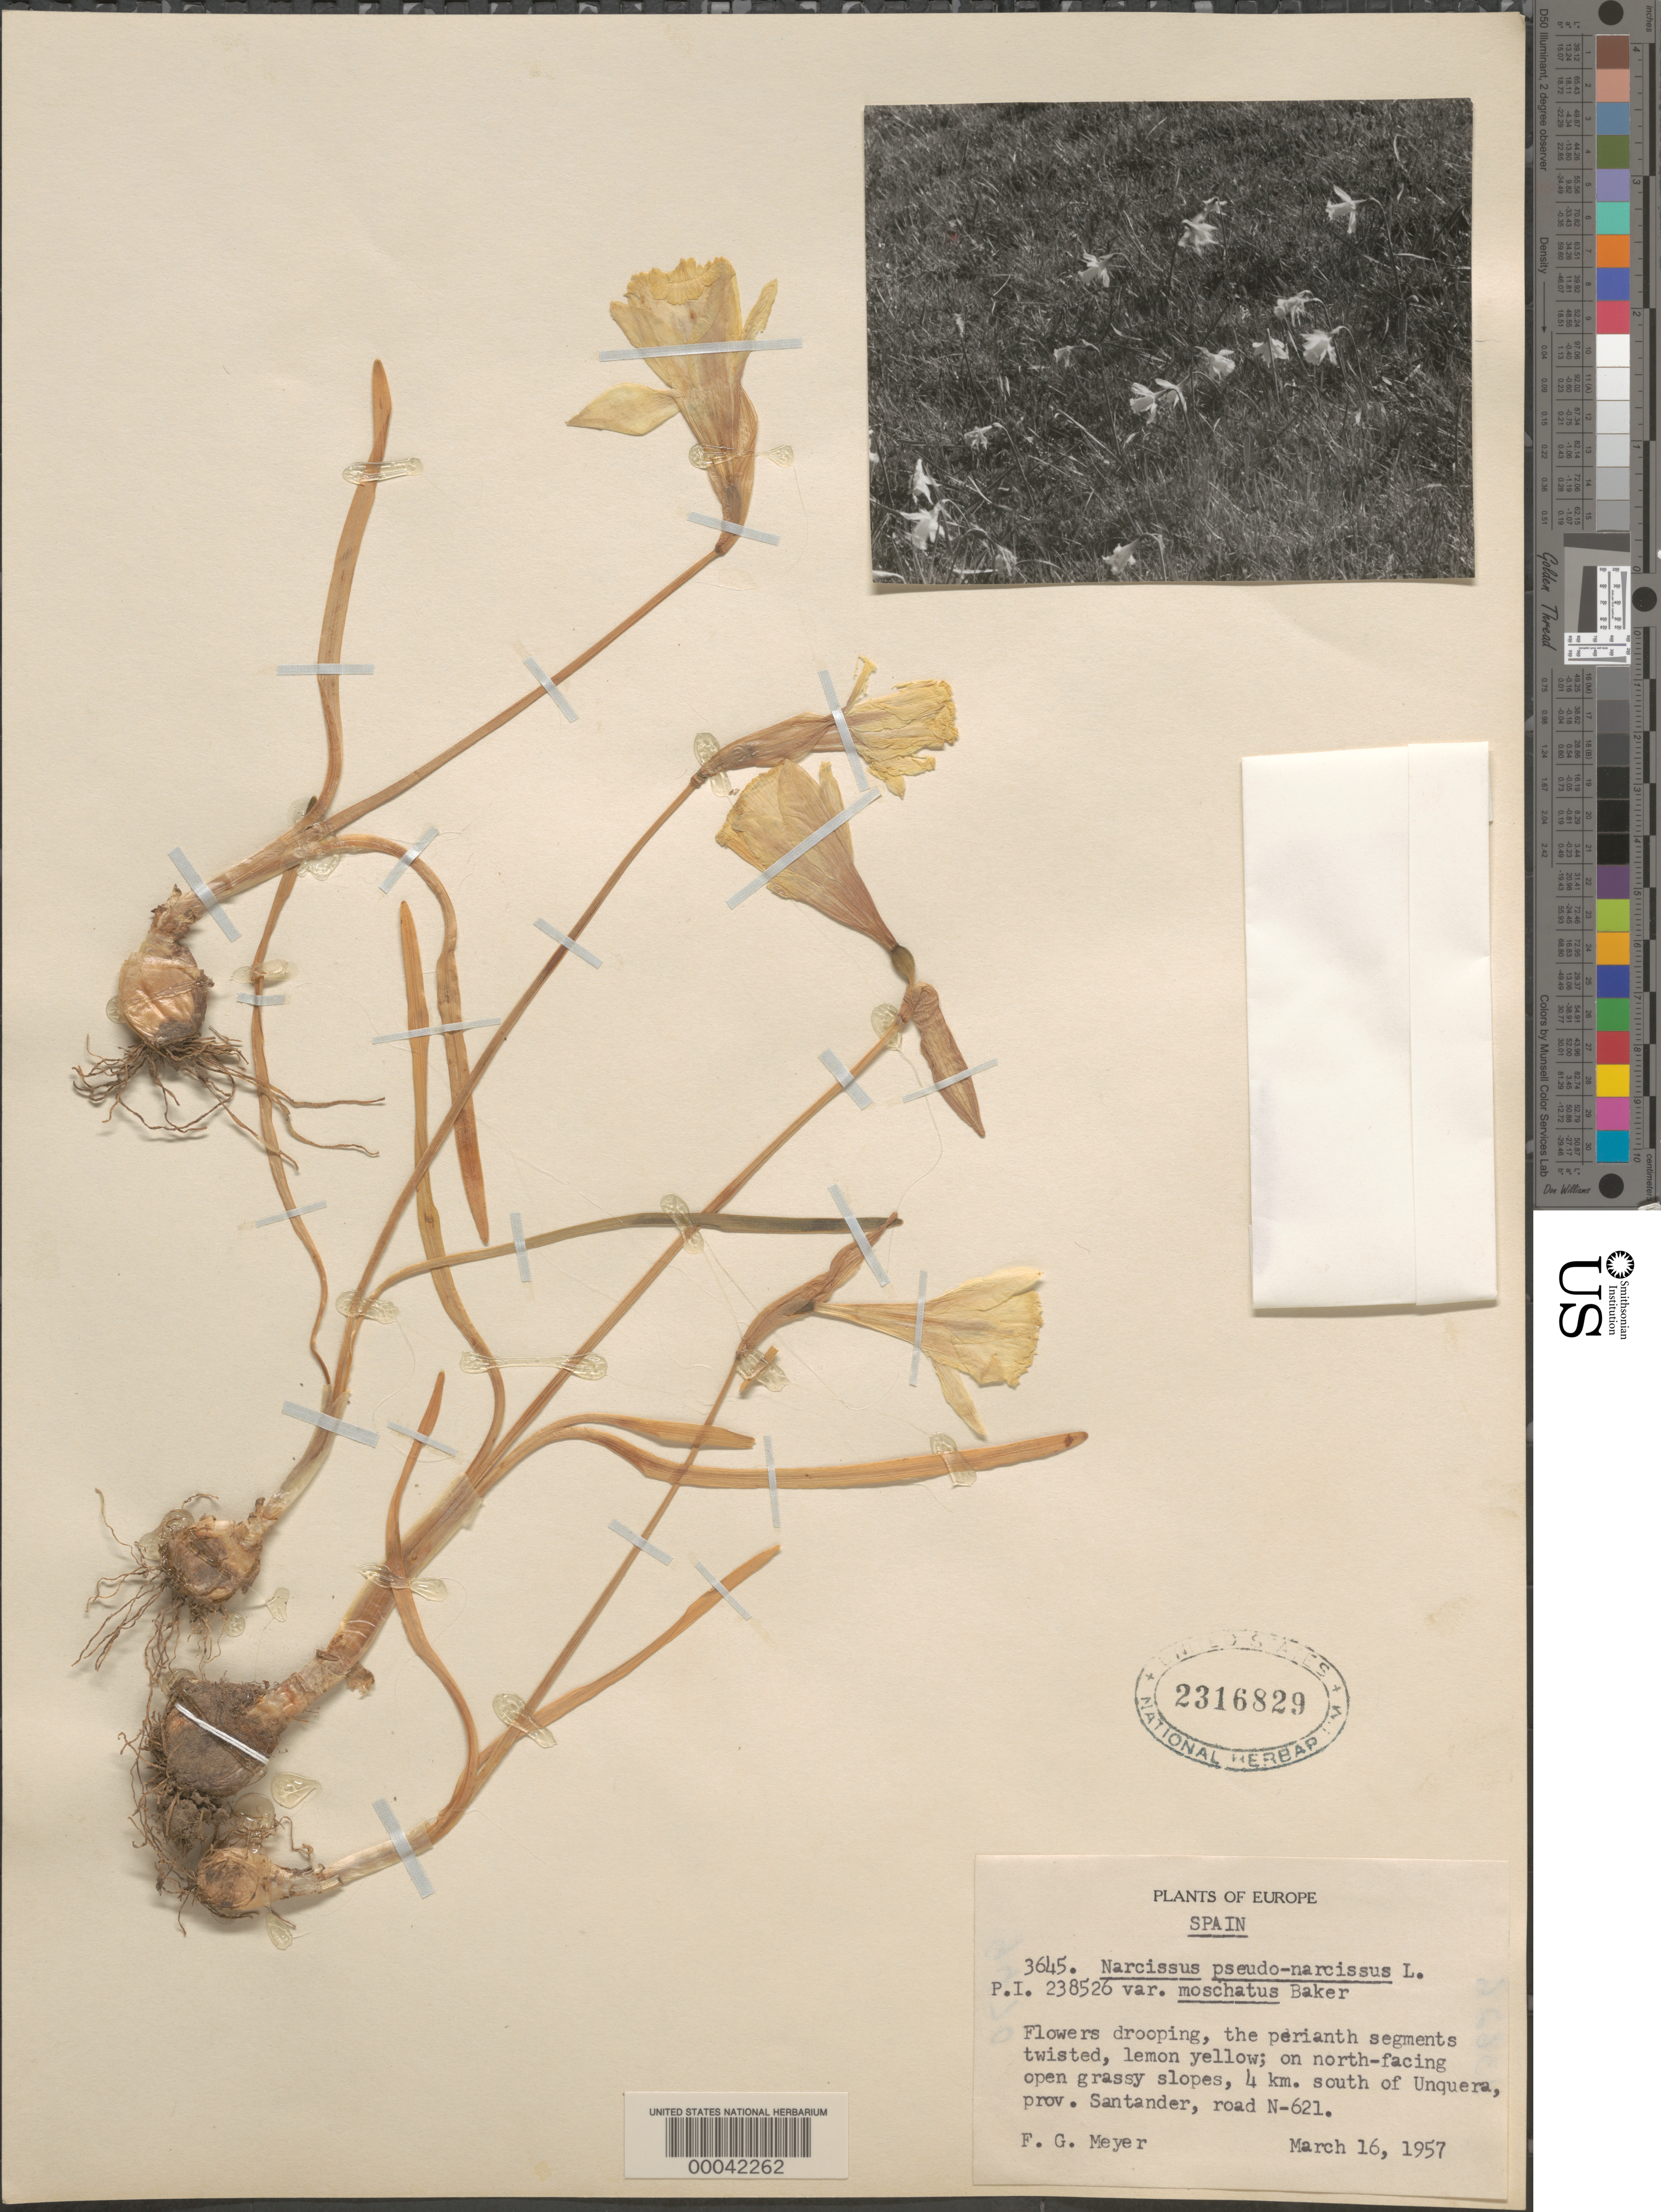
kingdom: Plantae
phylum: Tracheophyta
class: Liliopsida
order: Asparagales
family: Amaryllidaceae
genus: Narcissus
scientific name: Narcissus pseudonarcissus var. moschatus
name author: (L.) Baker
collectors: F. G. Meyer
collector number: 3645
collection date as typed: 16 Mar 1957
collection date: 1957-03-16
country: Spain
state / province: Cantabria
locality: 4 km s of unquera, road n-621. Santander.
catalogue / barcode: US 2316829